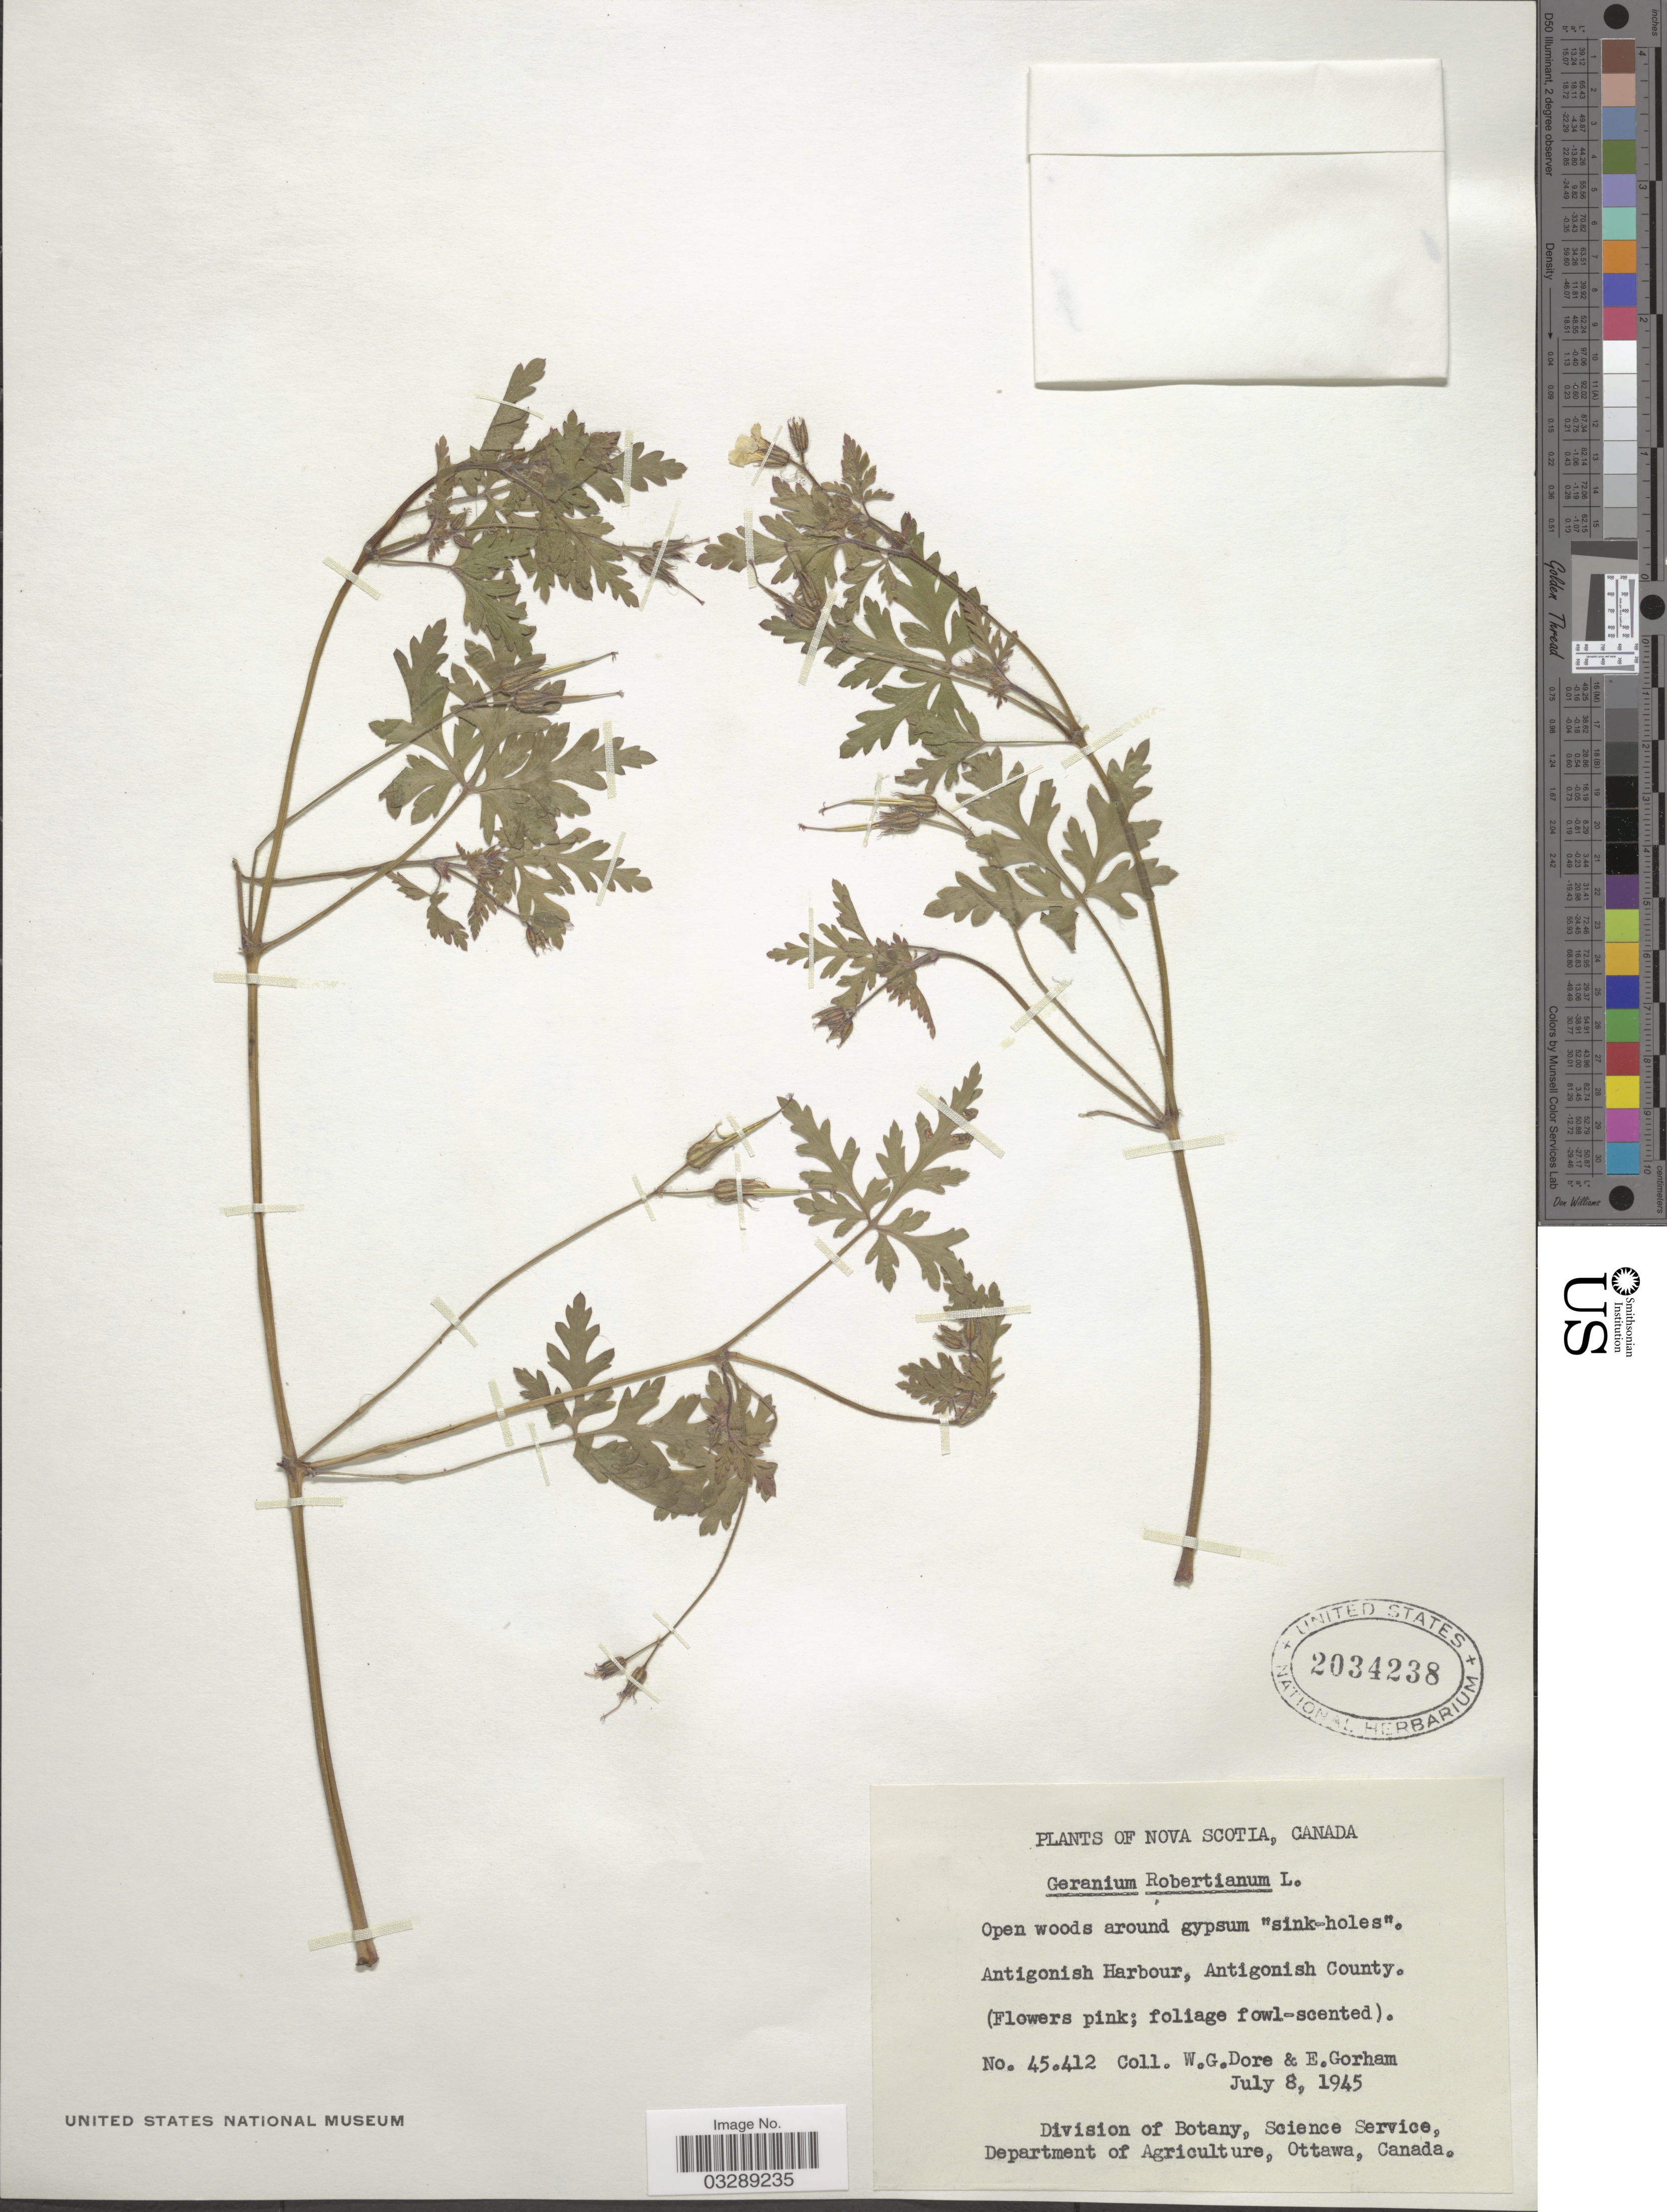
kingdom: Plantae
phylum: Tracheophyta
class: Magnoliopsida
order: Geraniales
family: Geraniaceae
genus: Geranium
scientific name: Geranium robertianum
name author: L.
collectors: W. Dore & E. Gorham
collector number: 45412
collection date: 1945-07-08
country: Canada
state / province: Nova Scotia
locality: Antigonish Harbour, Antigonish County.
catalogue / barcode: US 2034238